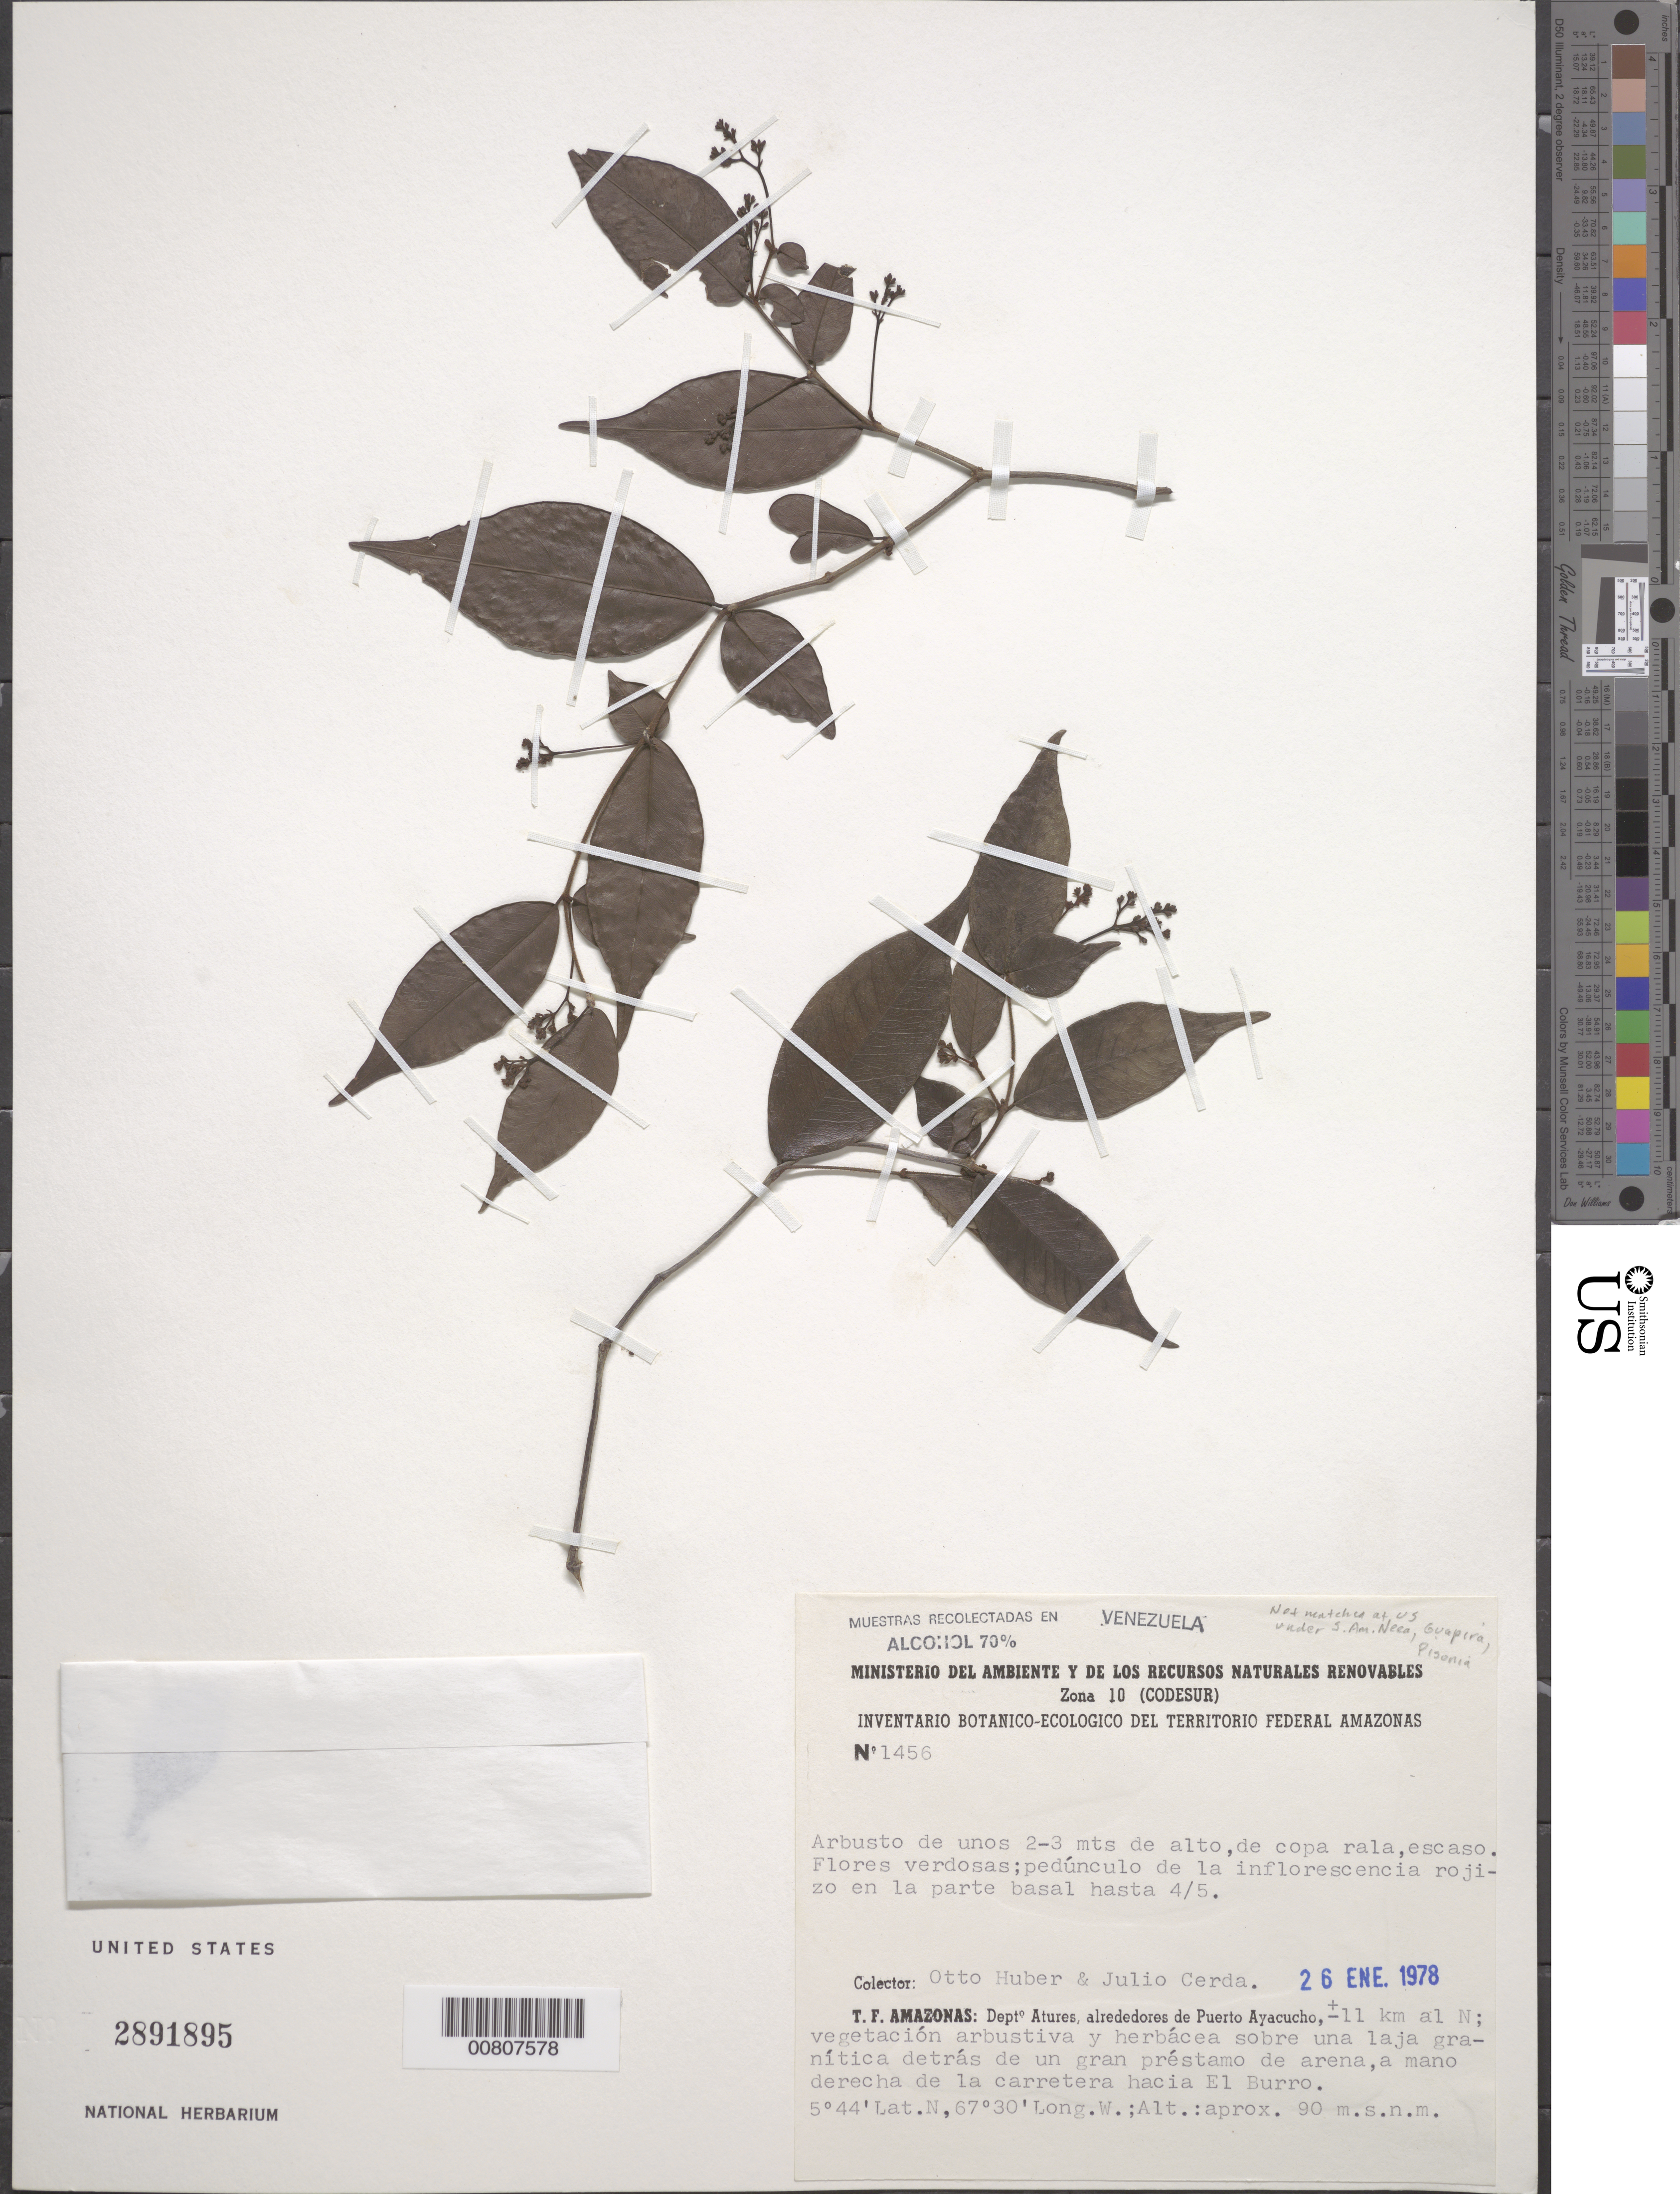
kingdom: Plantae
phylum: Tracheophyta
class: Magnoliopsida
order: Caryophyllales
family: Nyctaginaceae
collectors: O. Huber & J. Cerda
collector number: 1456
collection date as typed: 26-Jan-78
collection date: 1978-01-26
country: Venezuela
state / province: Amazonas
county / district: Atures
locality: Puerto Ayacucho, 11 km al N; carretera hacia El Burro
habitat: Vegetación arbustiva y herbacea sobre una laja granítica detras de un gran prestamo de arena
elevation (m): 90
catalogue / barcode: US 2891895